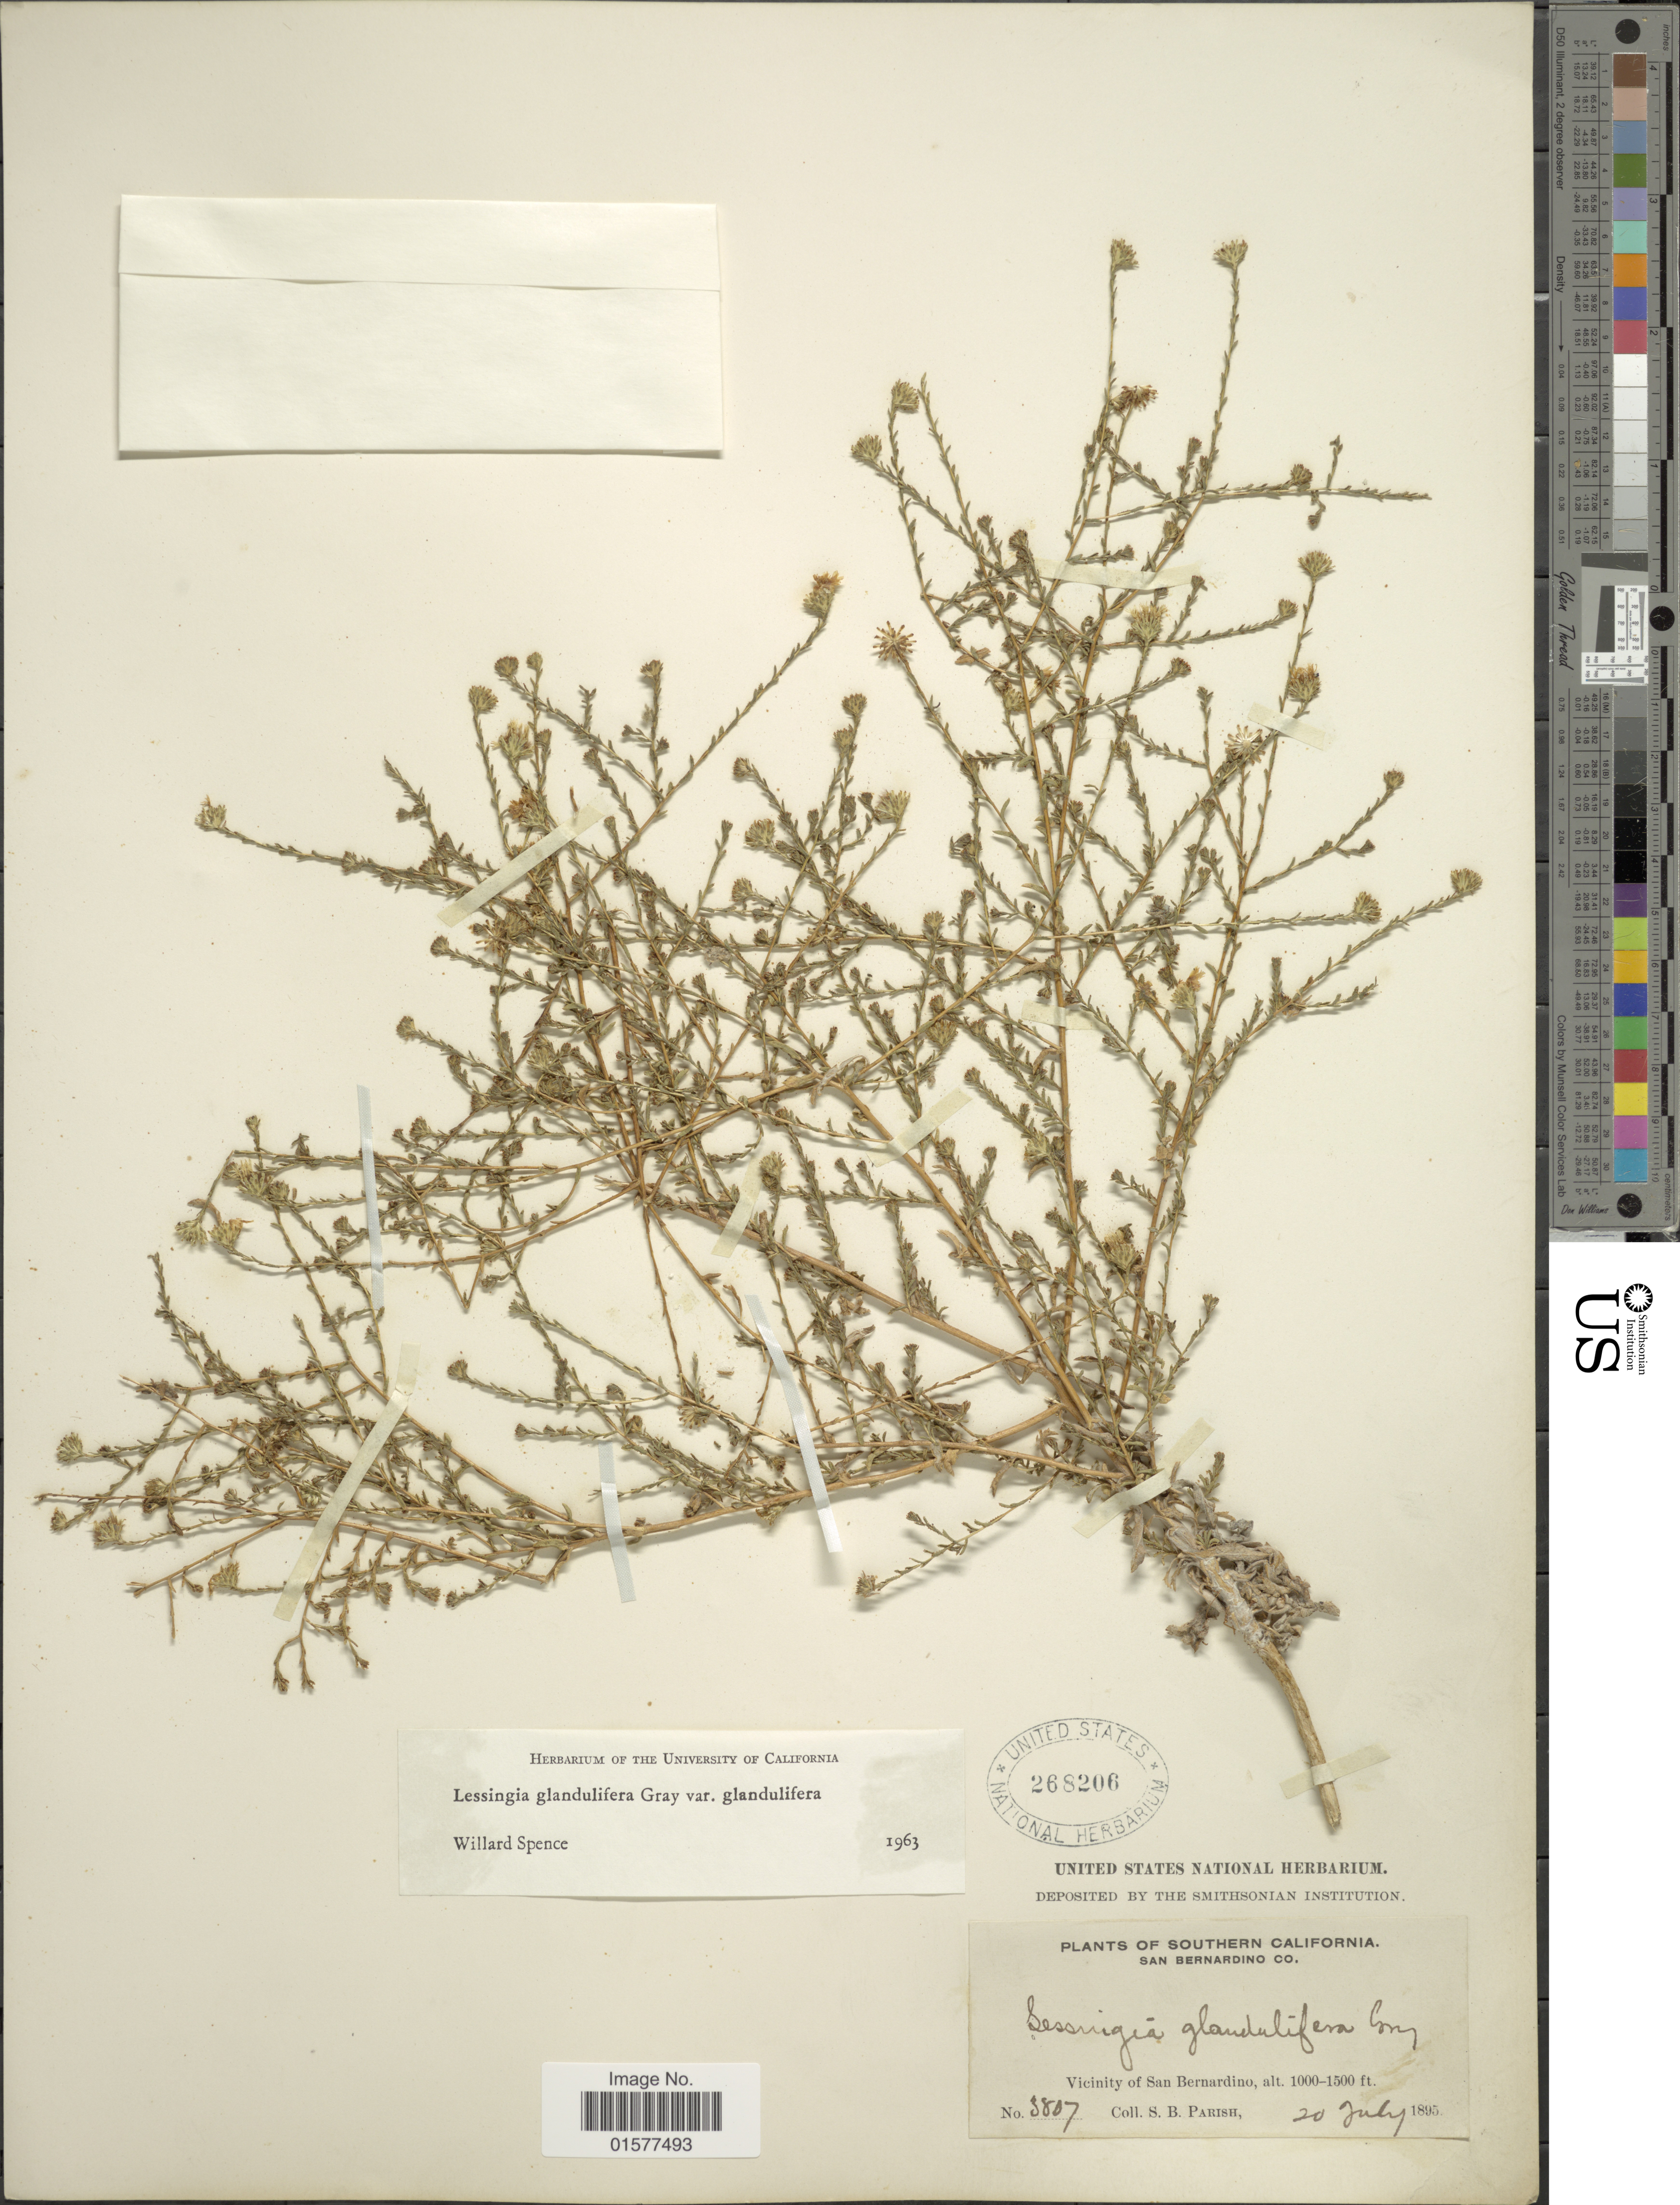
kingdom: Plantae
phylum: Tracheophyta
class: Magnoliopsida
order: Asterales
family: Asteraceae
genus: Lessingia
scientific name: Lessingia glandulifera var. glandulifera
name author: (A. Gray) J.T. Howell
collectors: S. B. Parish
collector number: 3807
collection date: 1895-07-20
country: United States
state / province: California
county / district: San Bernardino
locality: Southermn California, San Bernadino Co., Vicinity of San Bernardino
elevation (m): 305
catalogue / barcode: US 268206